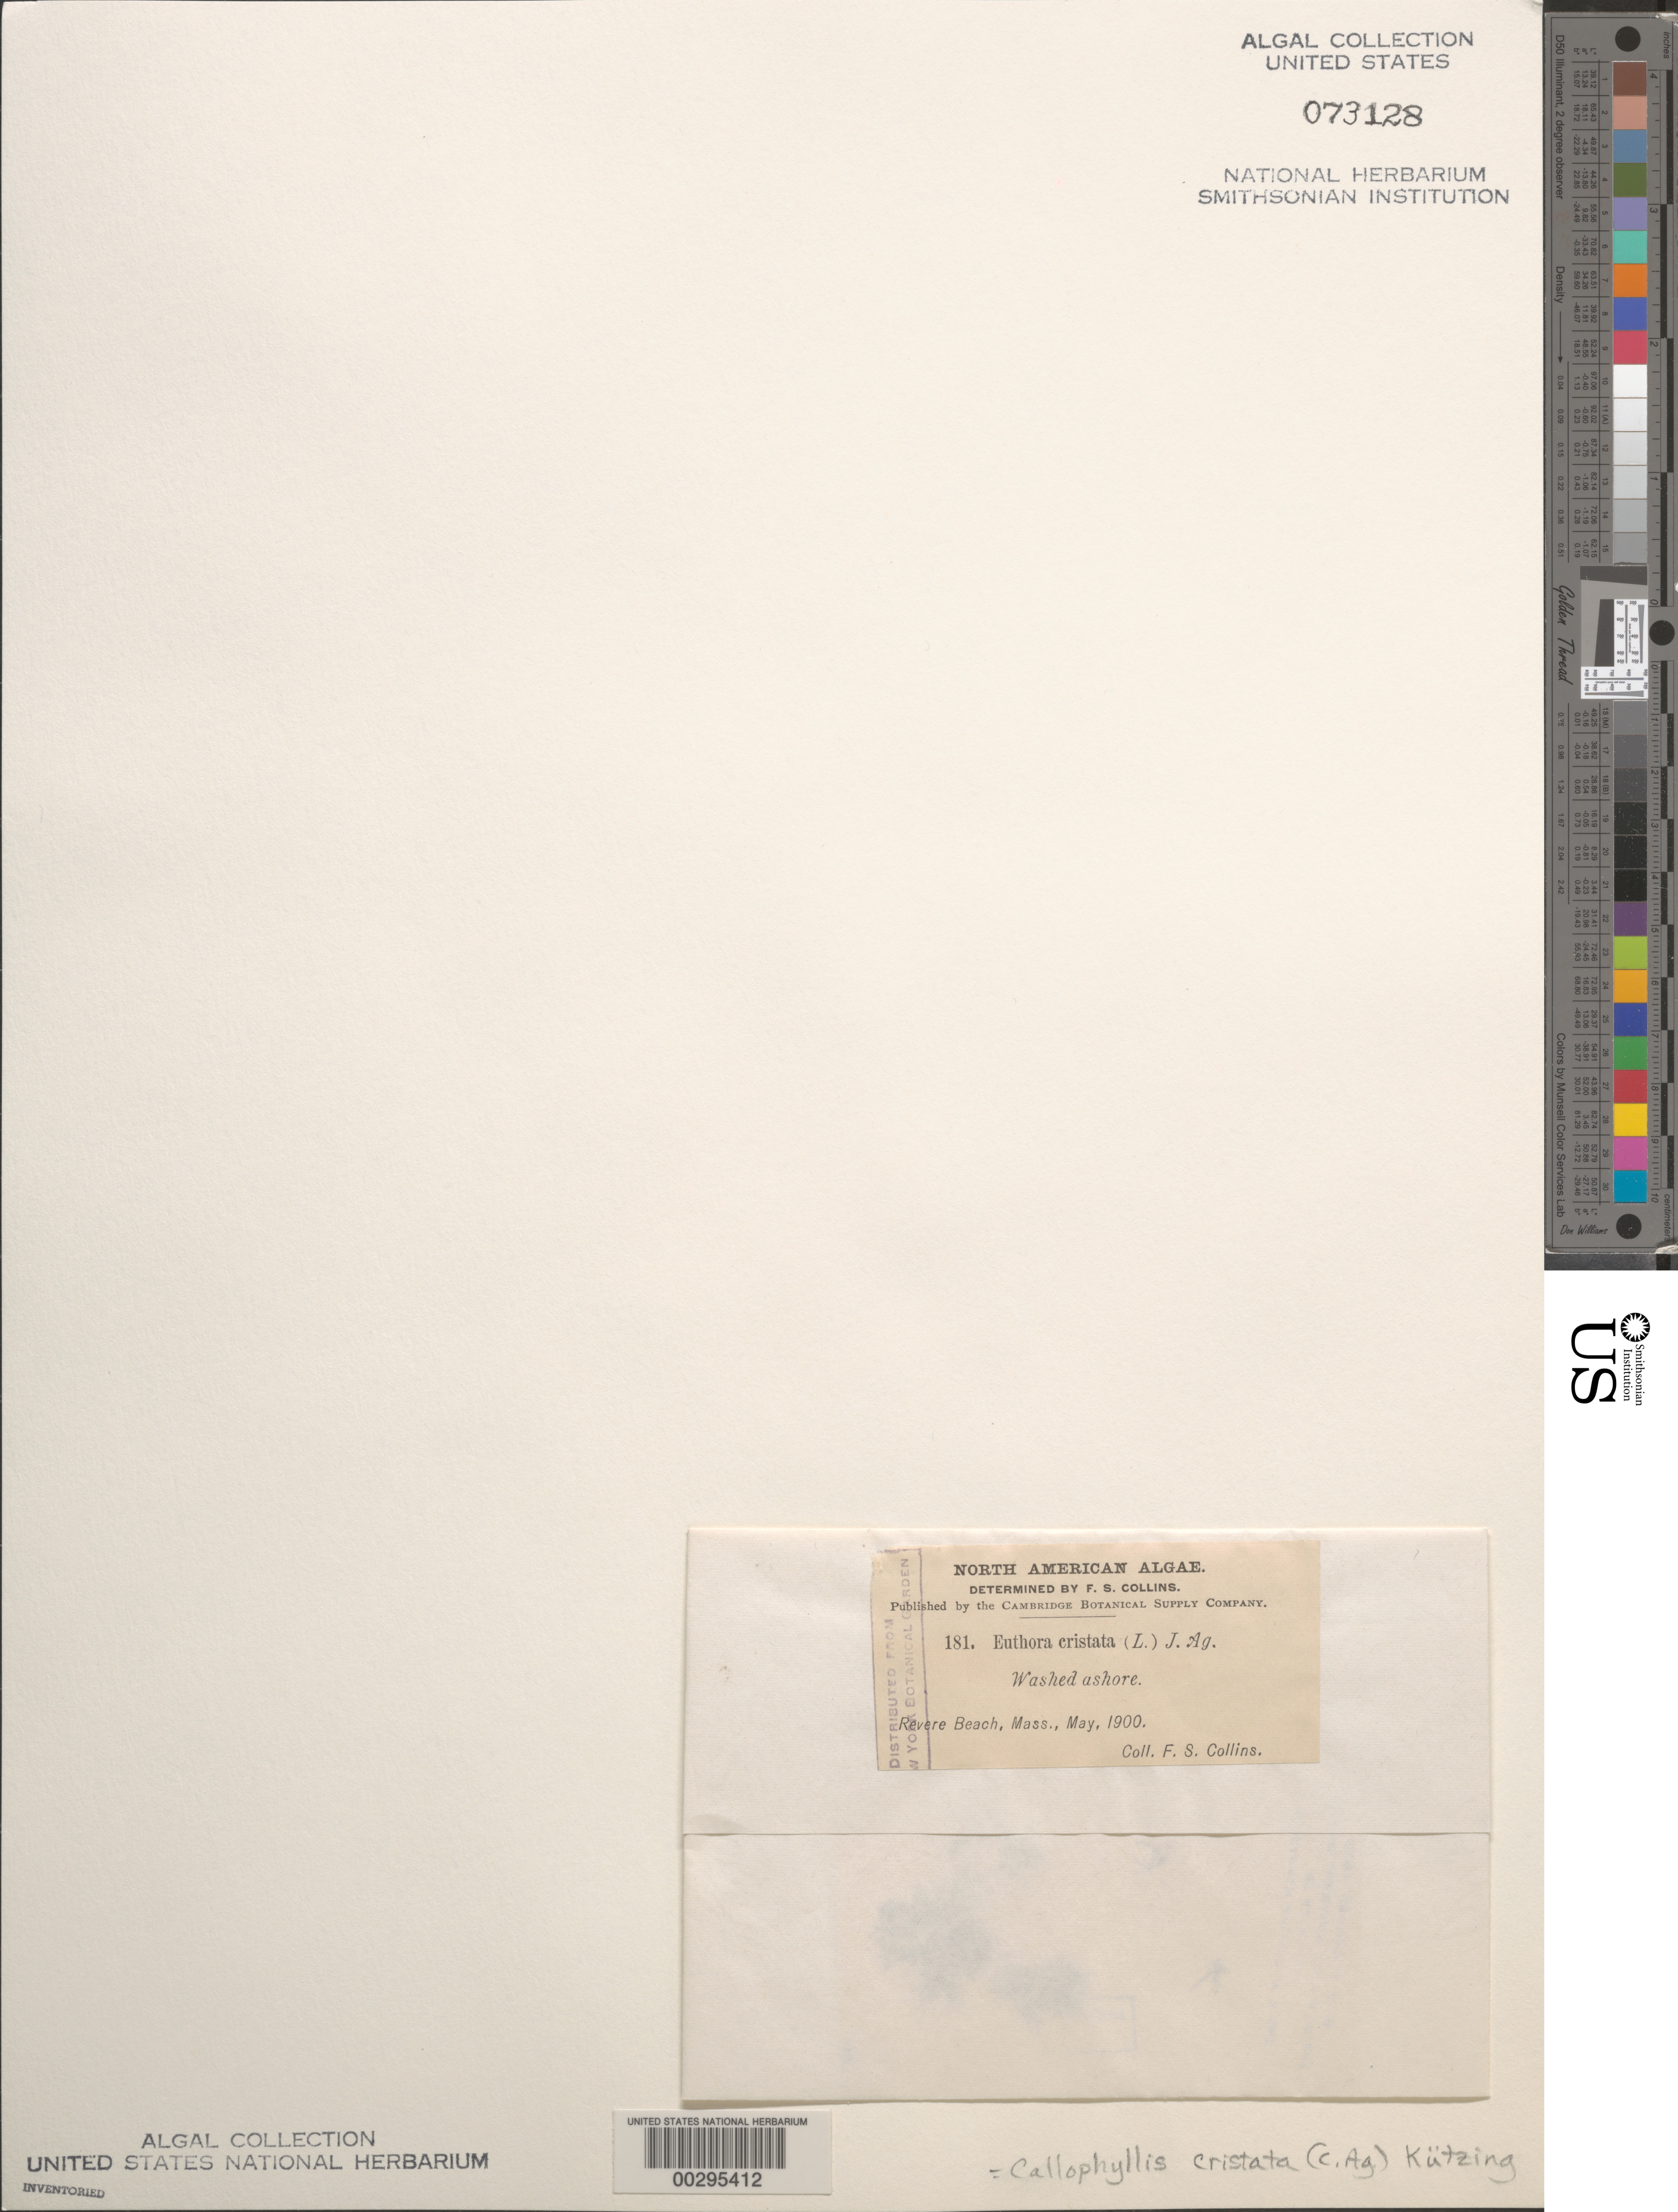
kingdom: Plantae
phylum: Rhodophyta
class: Florideophyceae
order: Gigartinales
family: Kallymeniaceae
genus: Euthora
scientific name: Euthora cristata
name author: (C. Agardh) J. Agardh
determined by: Algae name updating Project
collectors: F. Collins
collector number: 181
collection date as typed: May 1900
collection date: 1900-05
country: United States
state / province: Massachusetts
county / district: Suffolk County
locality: Revere Beach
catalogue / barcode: US 73128